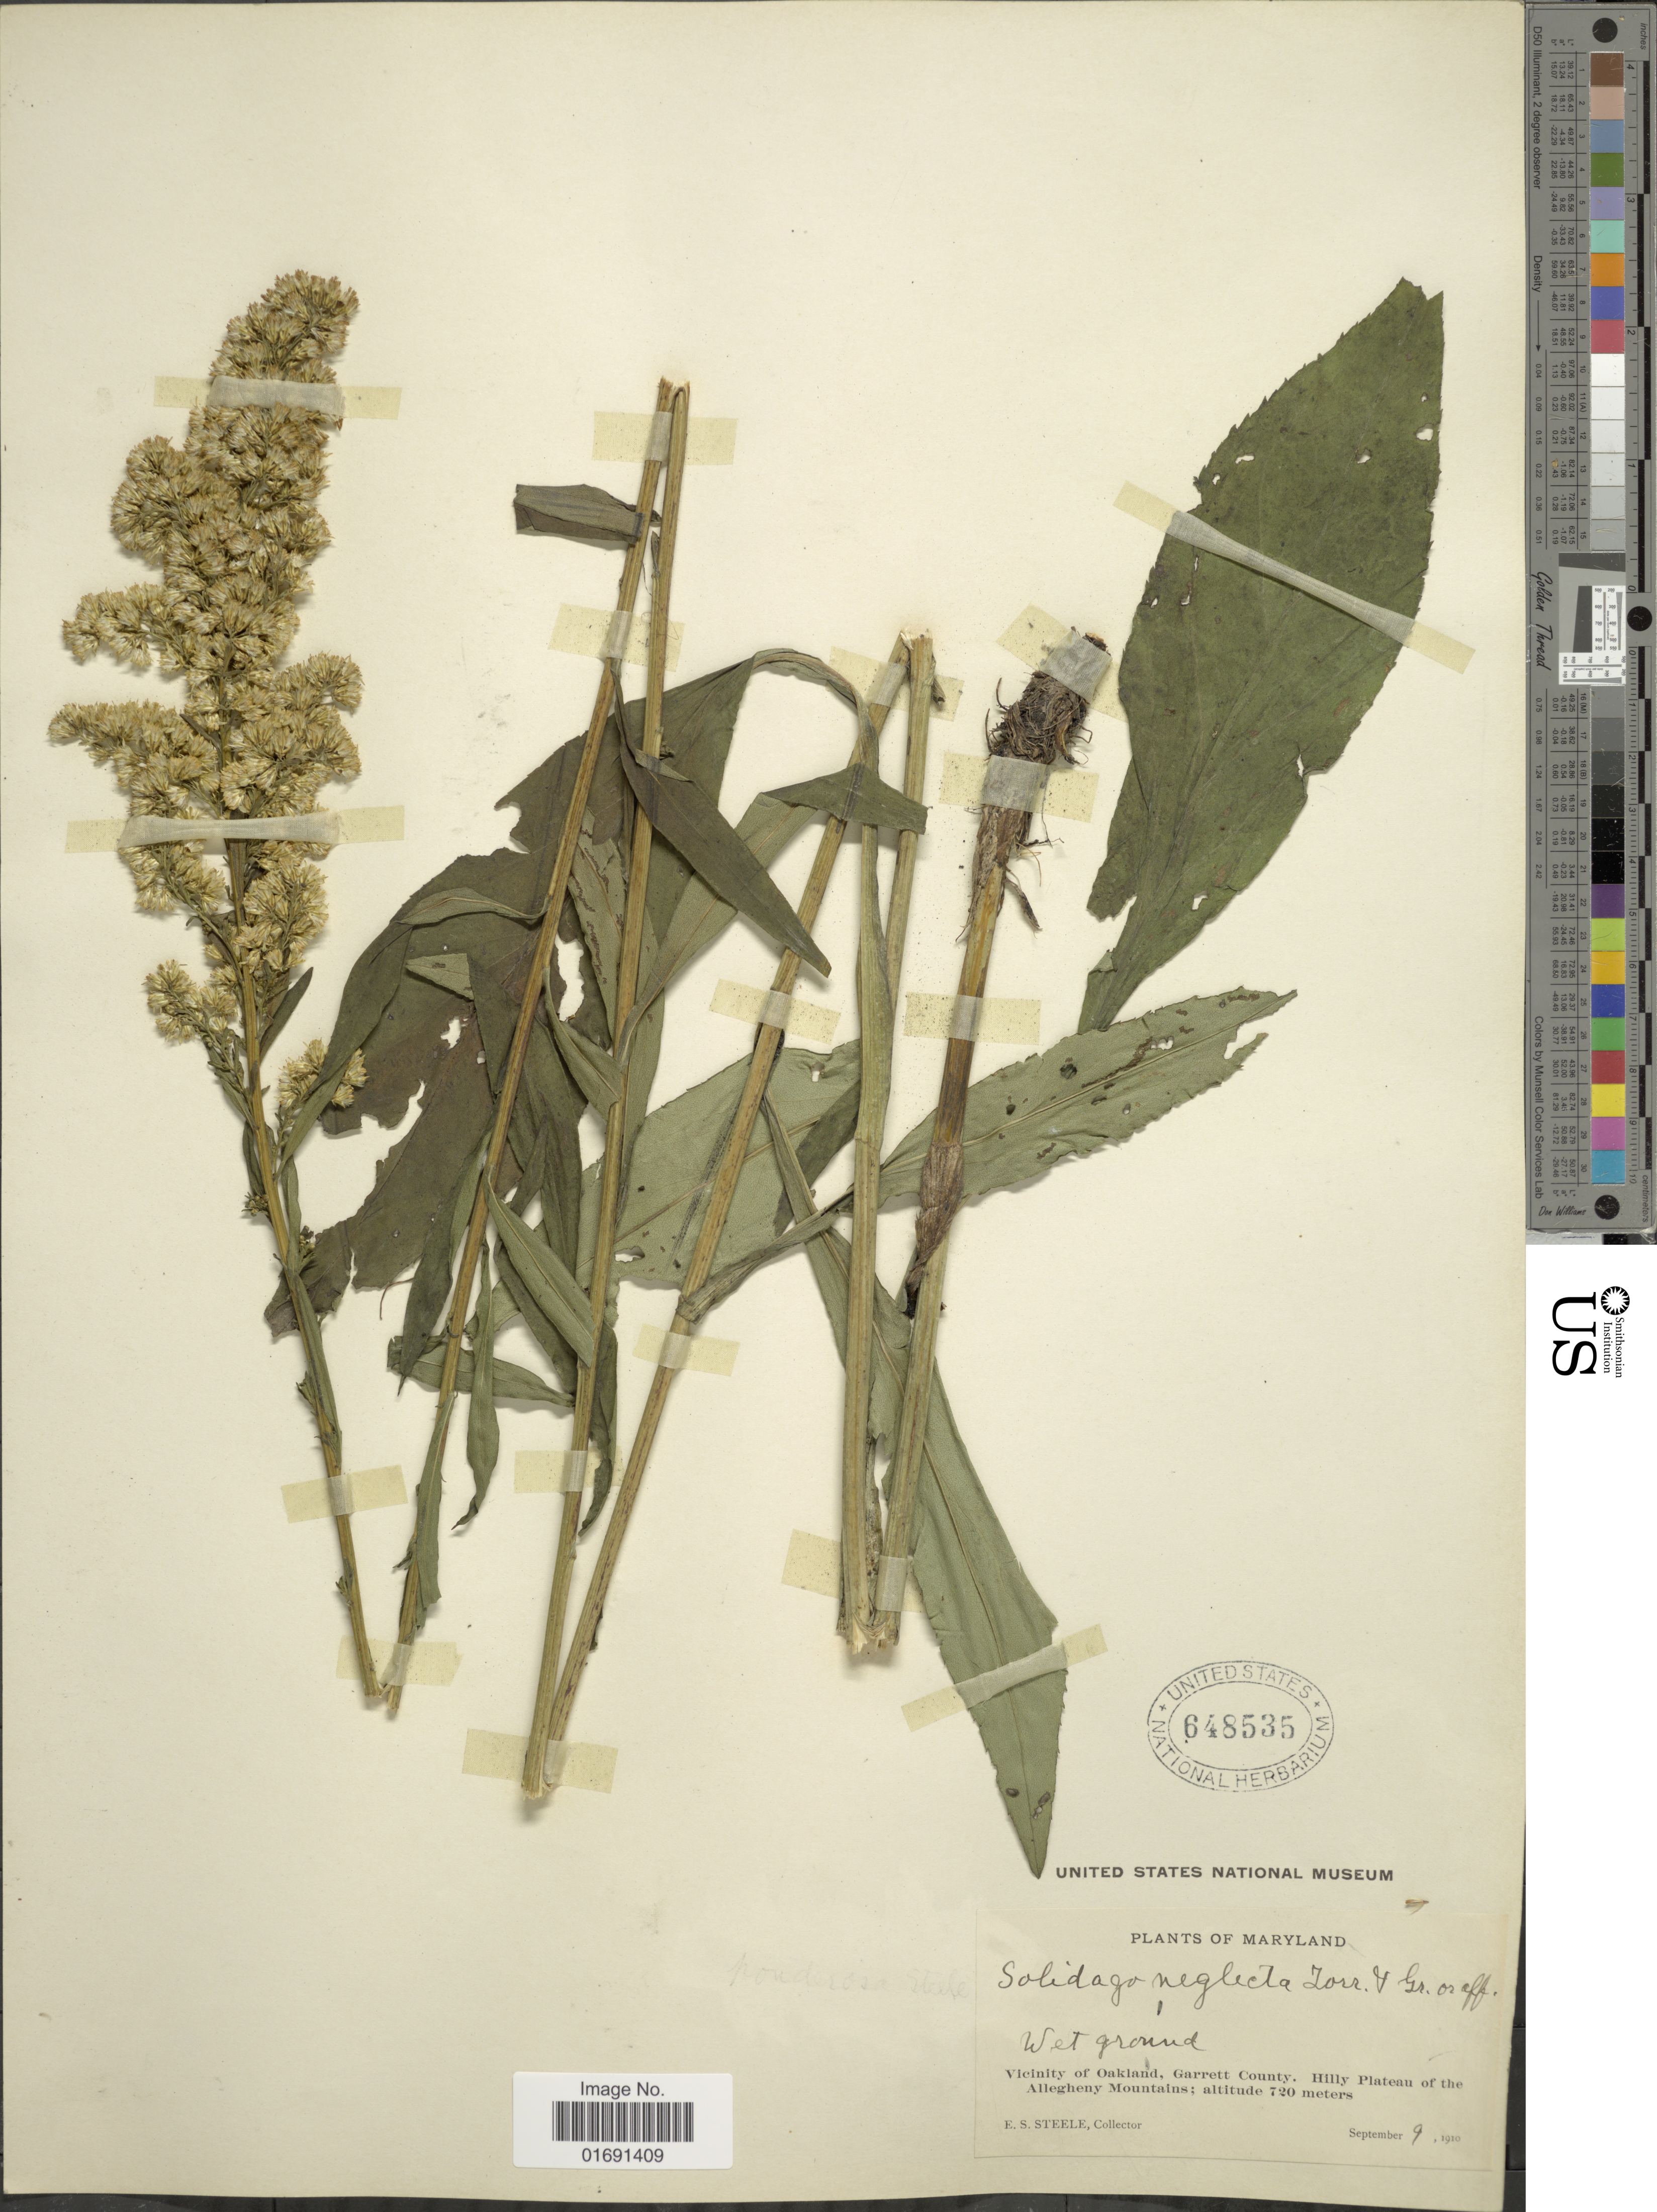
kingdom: Plantae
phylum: Tracheophyta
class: Magnoliopsida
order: Asterales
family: Asteraceae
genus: Solidago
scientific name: Solidago uniligulata var. neglecta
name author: Fernald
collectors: E. Steele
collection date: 1910-09-09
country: United States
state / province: Maryland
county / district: Garrett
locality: Vicinity of Oakland, Garrett County, Hilly Plateau of the Allegheny Mountains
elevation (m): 720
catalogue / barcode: US 648535